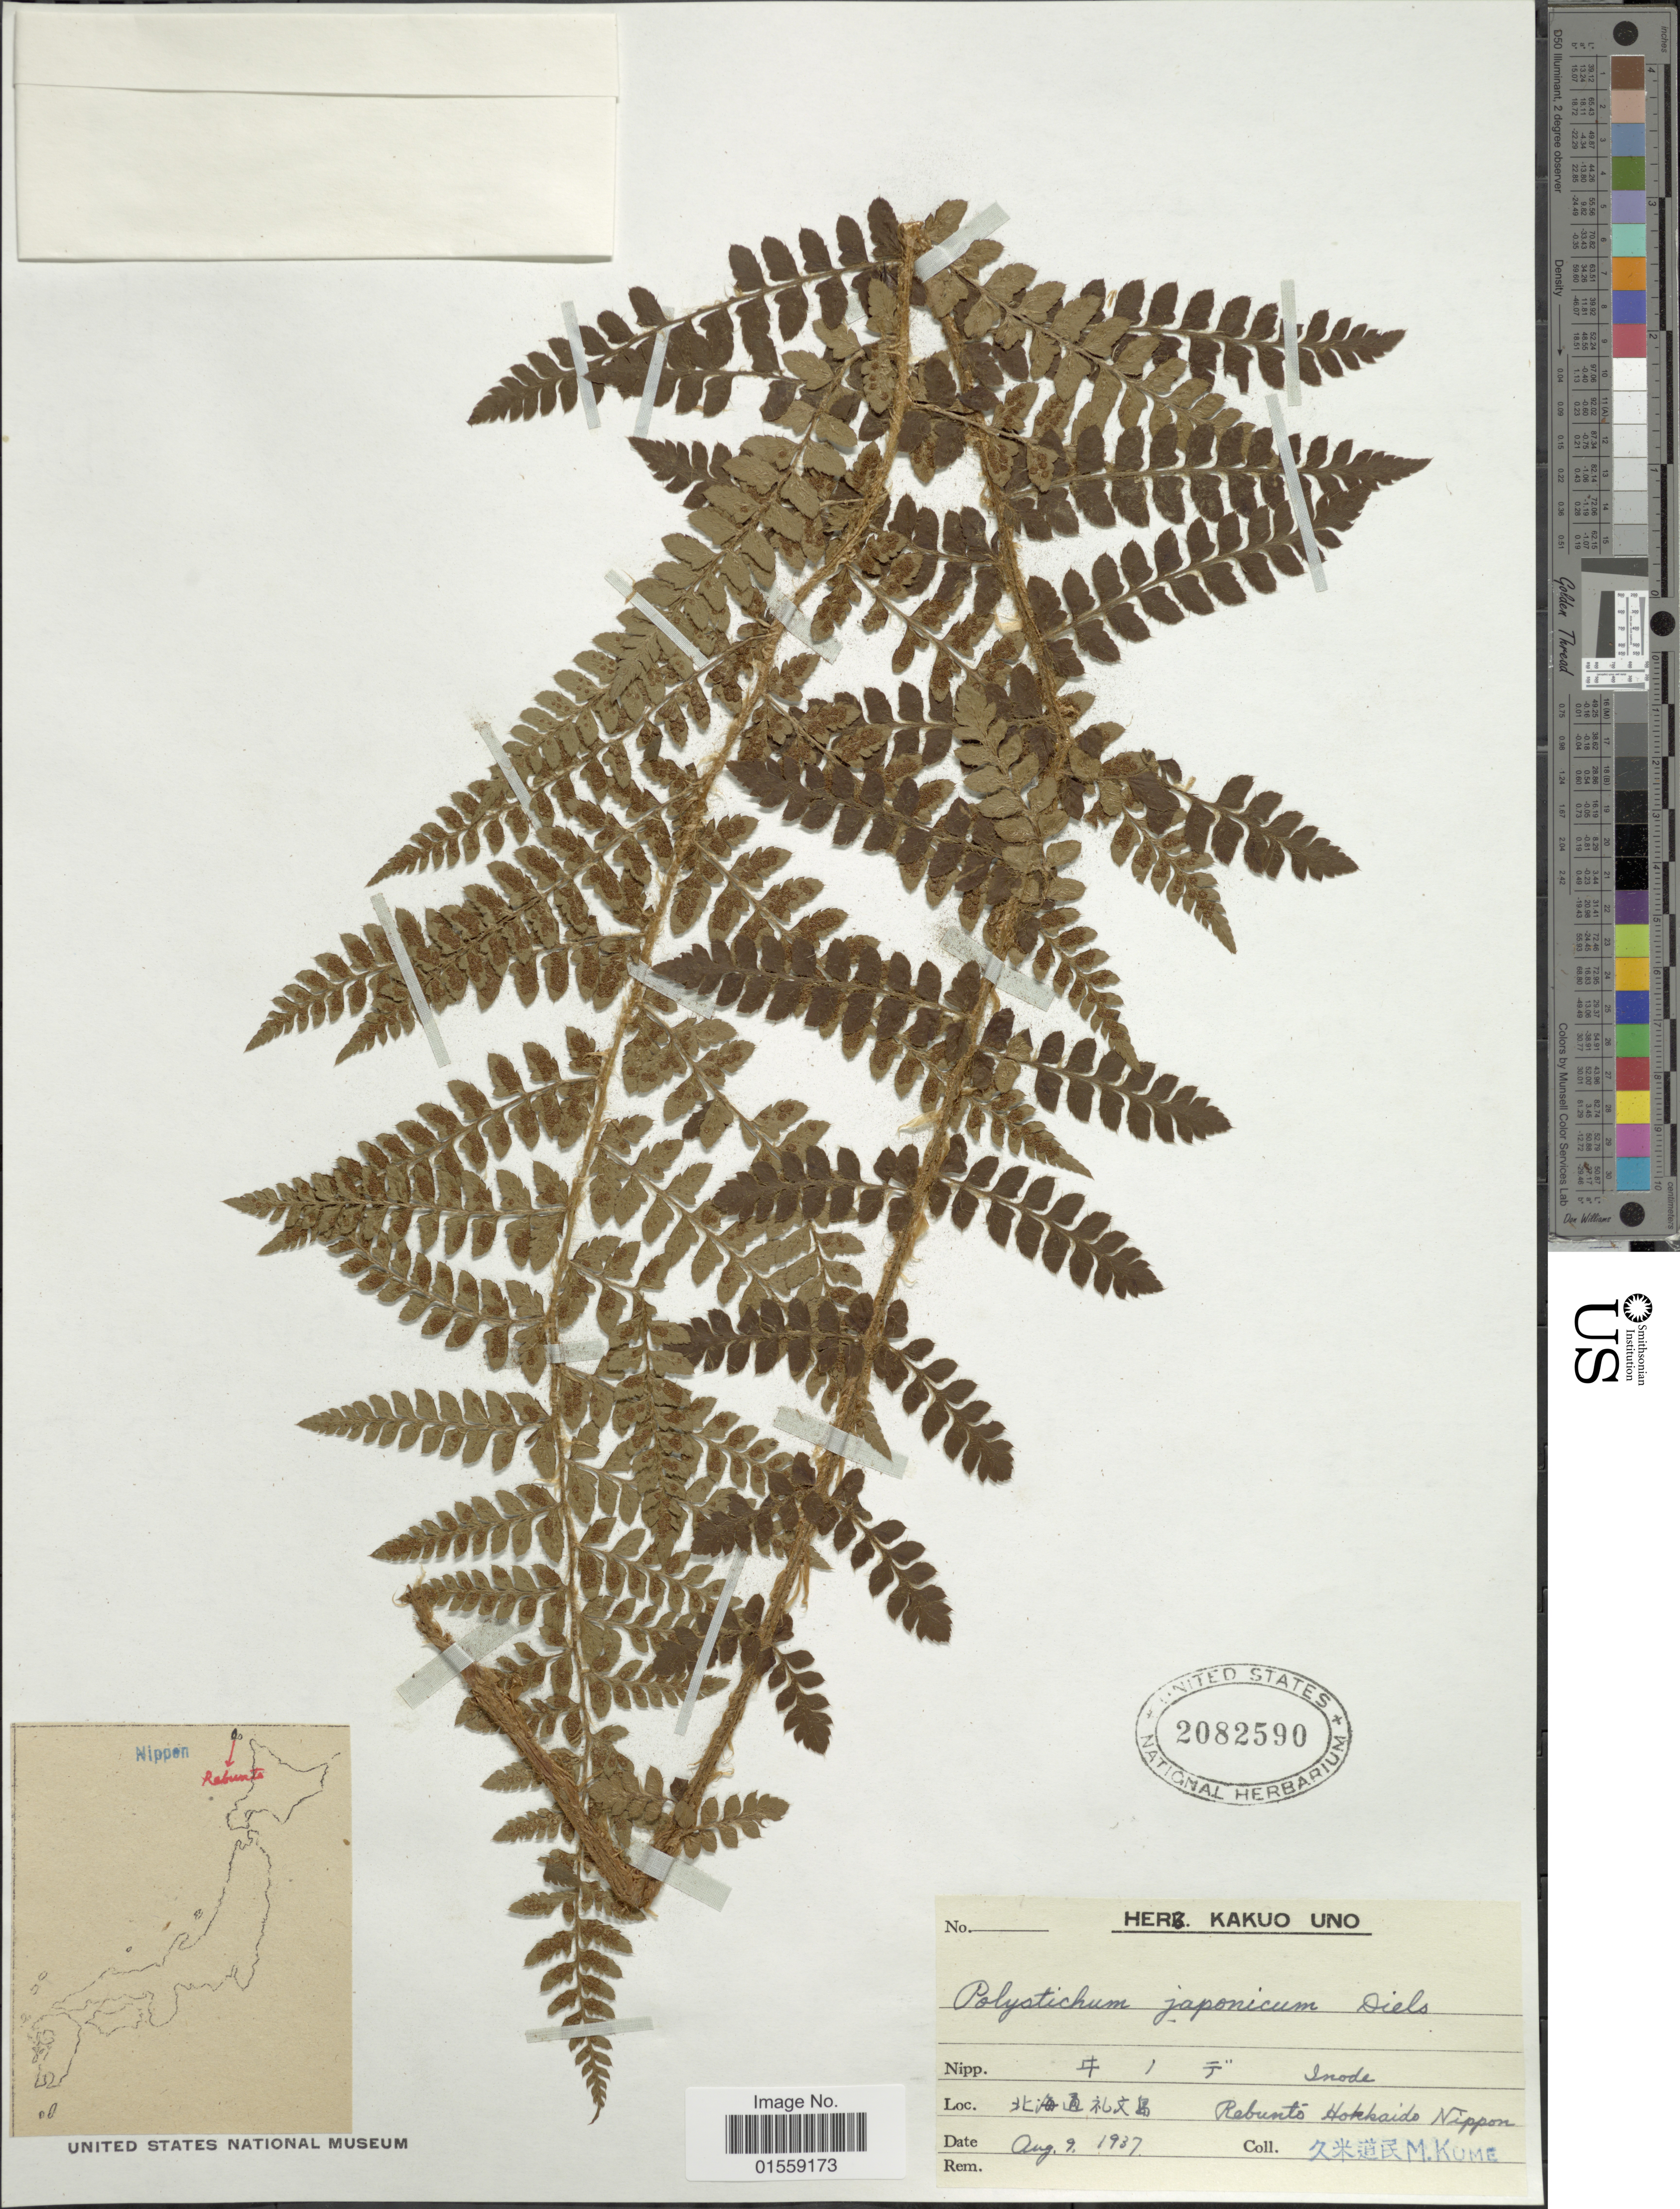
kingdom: Plantae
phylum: Tracheophyta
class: Polypodiopsida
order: Polypodiales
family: Dryopteridaceae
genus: Polystichum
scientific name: Polystichum japonicum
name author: Diels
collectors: M. Kume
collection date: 1937-08-09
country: Japan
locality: Rabunto Hokkaido Nippon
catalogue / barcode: US 2082590